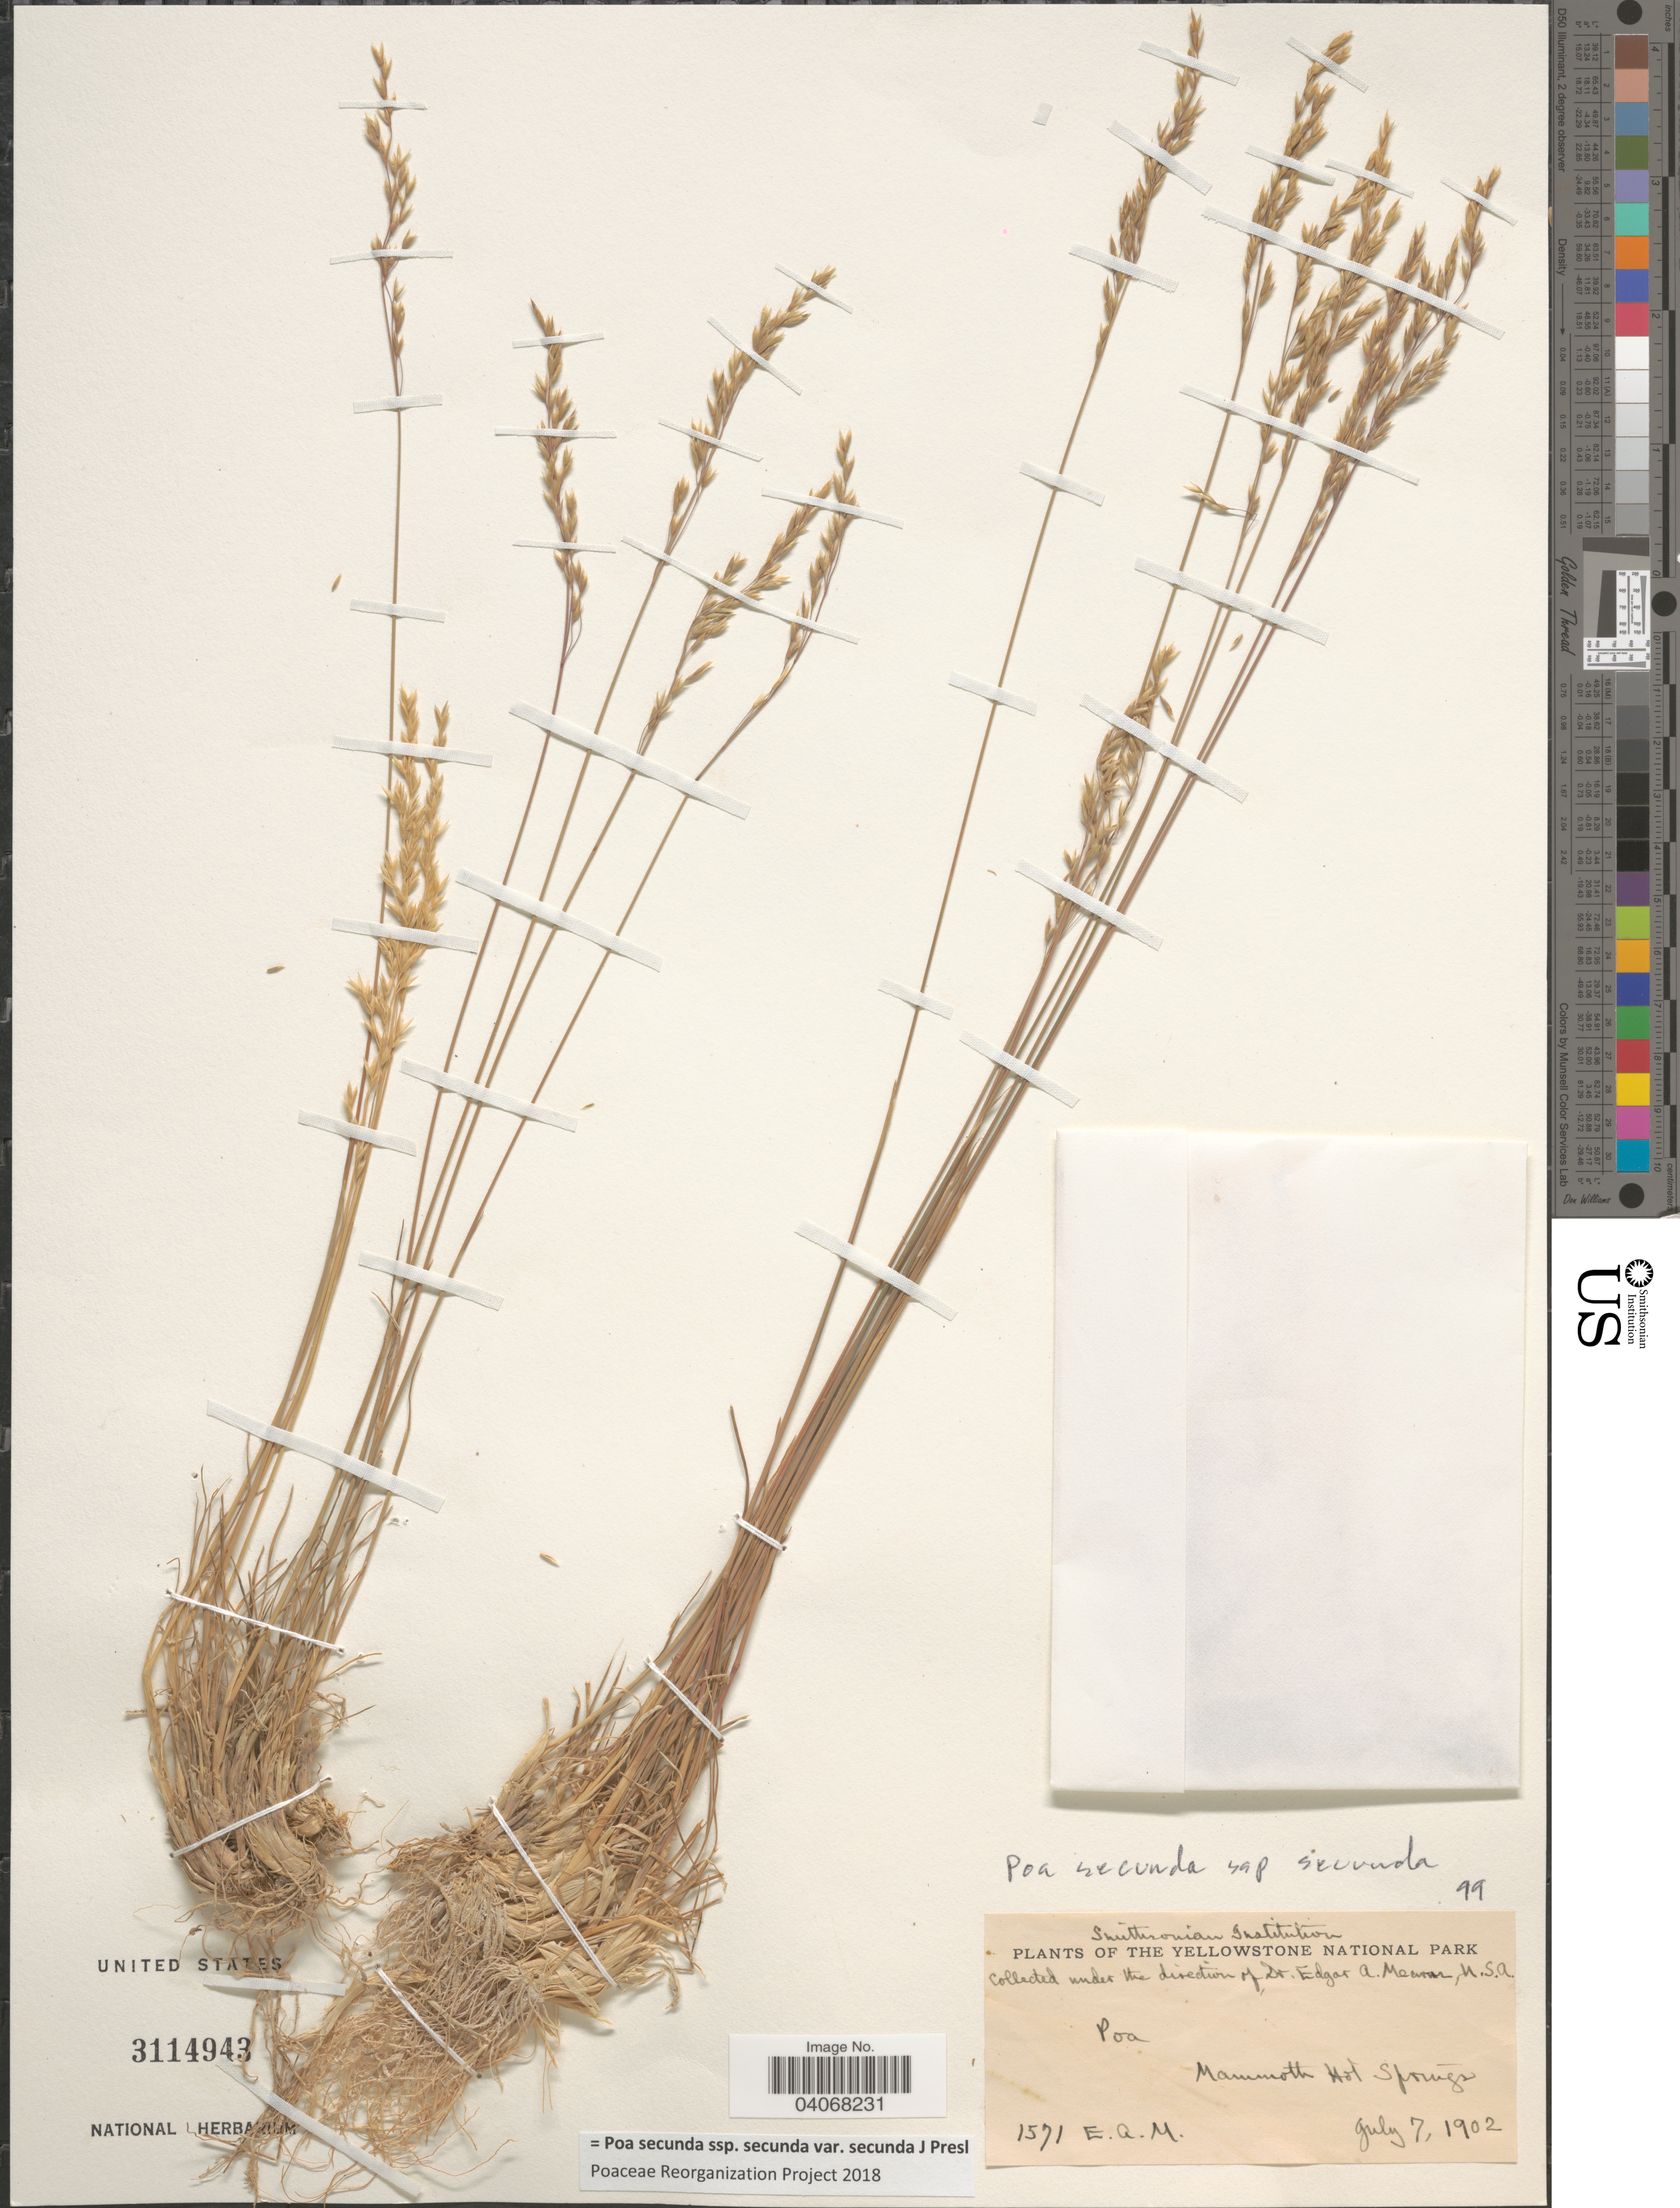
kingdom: Plantae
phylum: Tracheophyta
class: Liliopsida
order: Poales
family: Poaceae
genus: Poa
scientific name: Poa secunda subsp. secunda var. secunda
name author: J. Presl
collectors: E. A. Mearns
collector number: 1571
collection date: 1902-07-07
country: United States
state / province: Wyoming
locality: The Yellowstone National Park. Mammoth Hot Springs.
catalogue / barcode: US 3114943